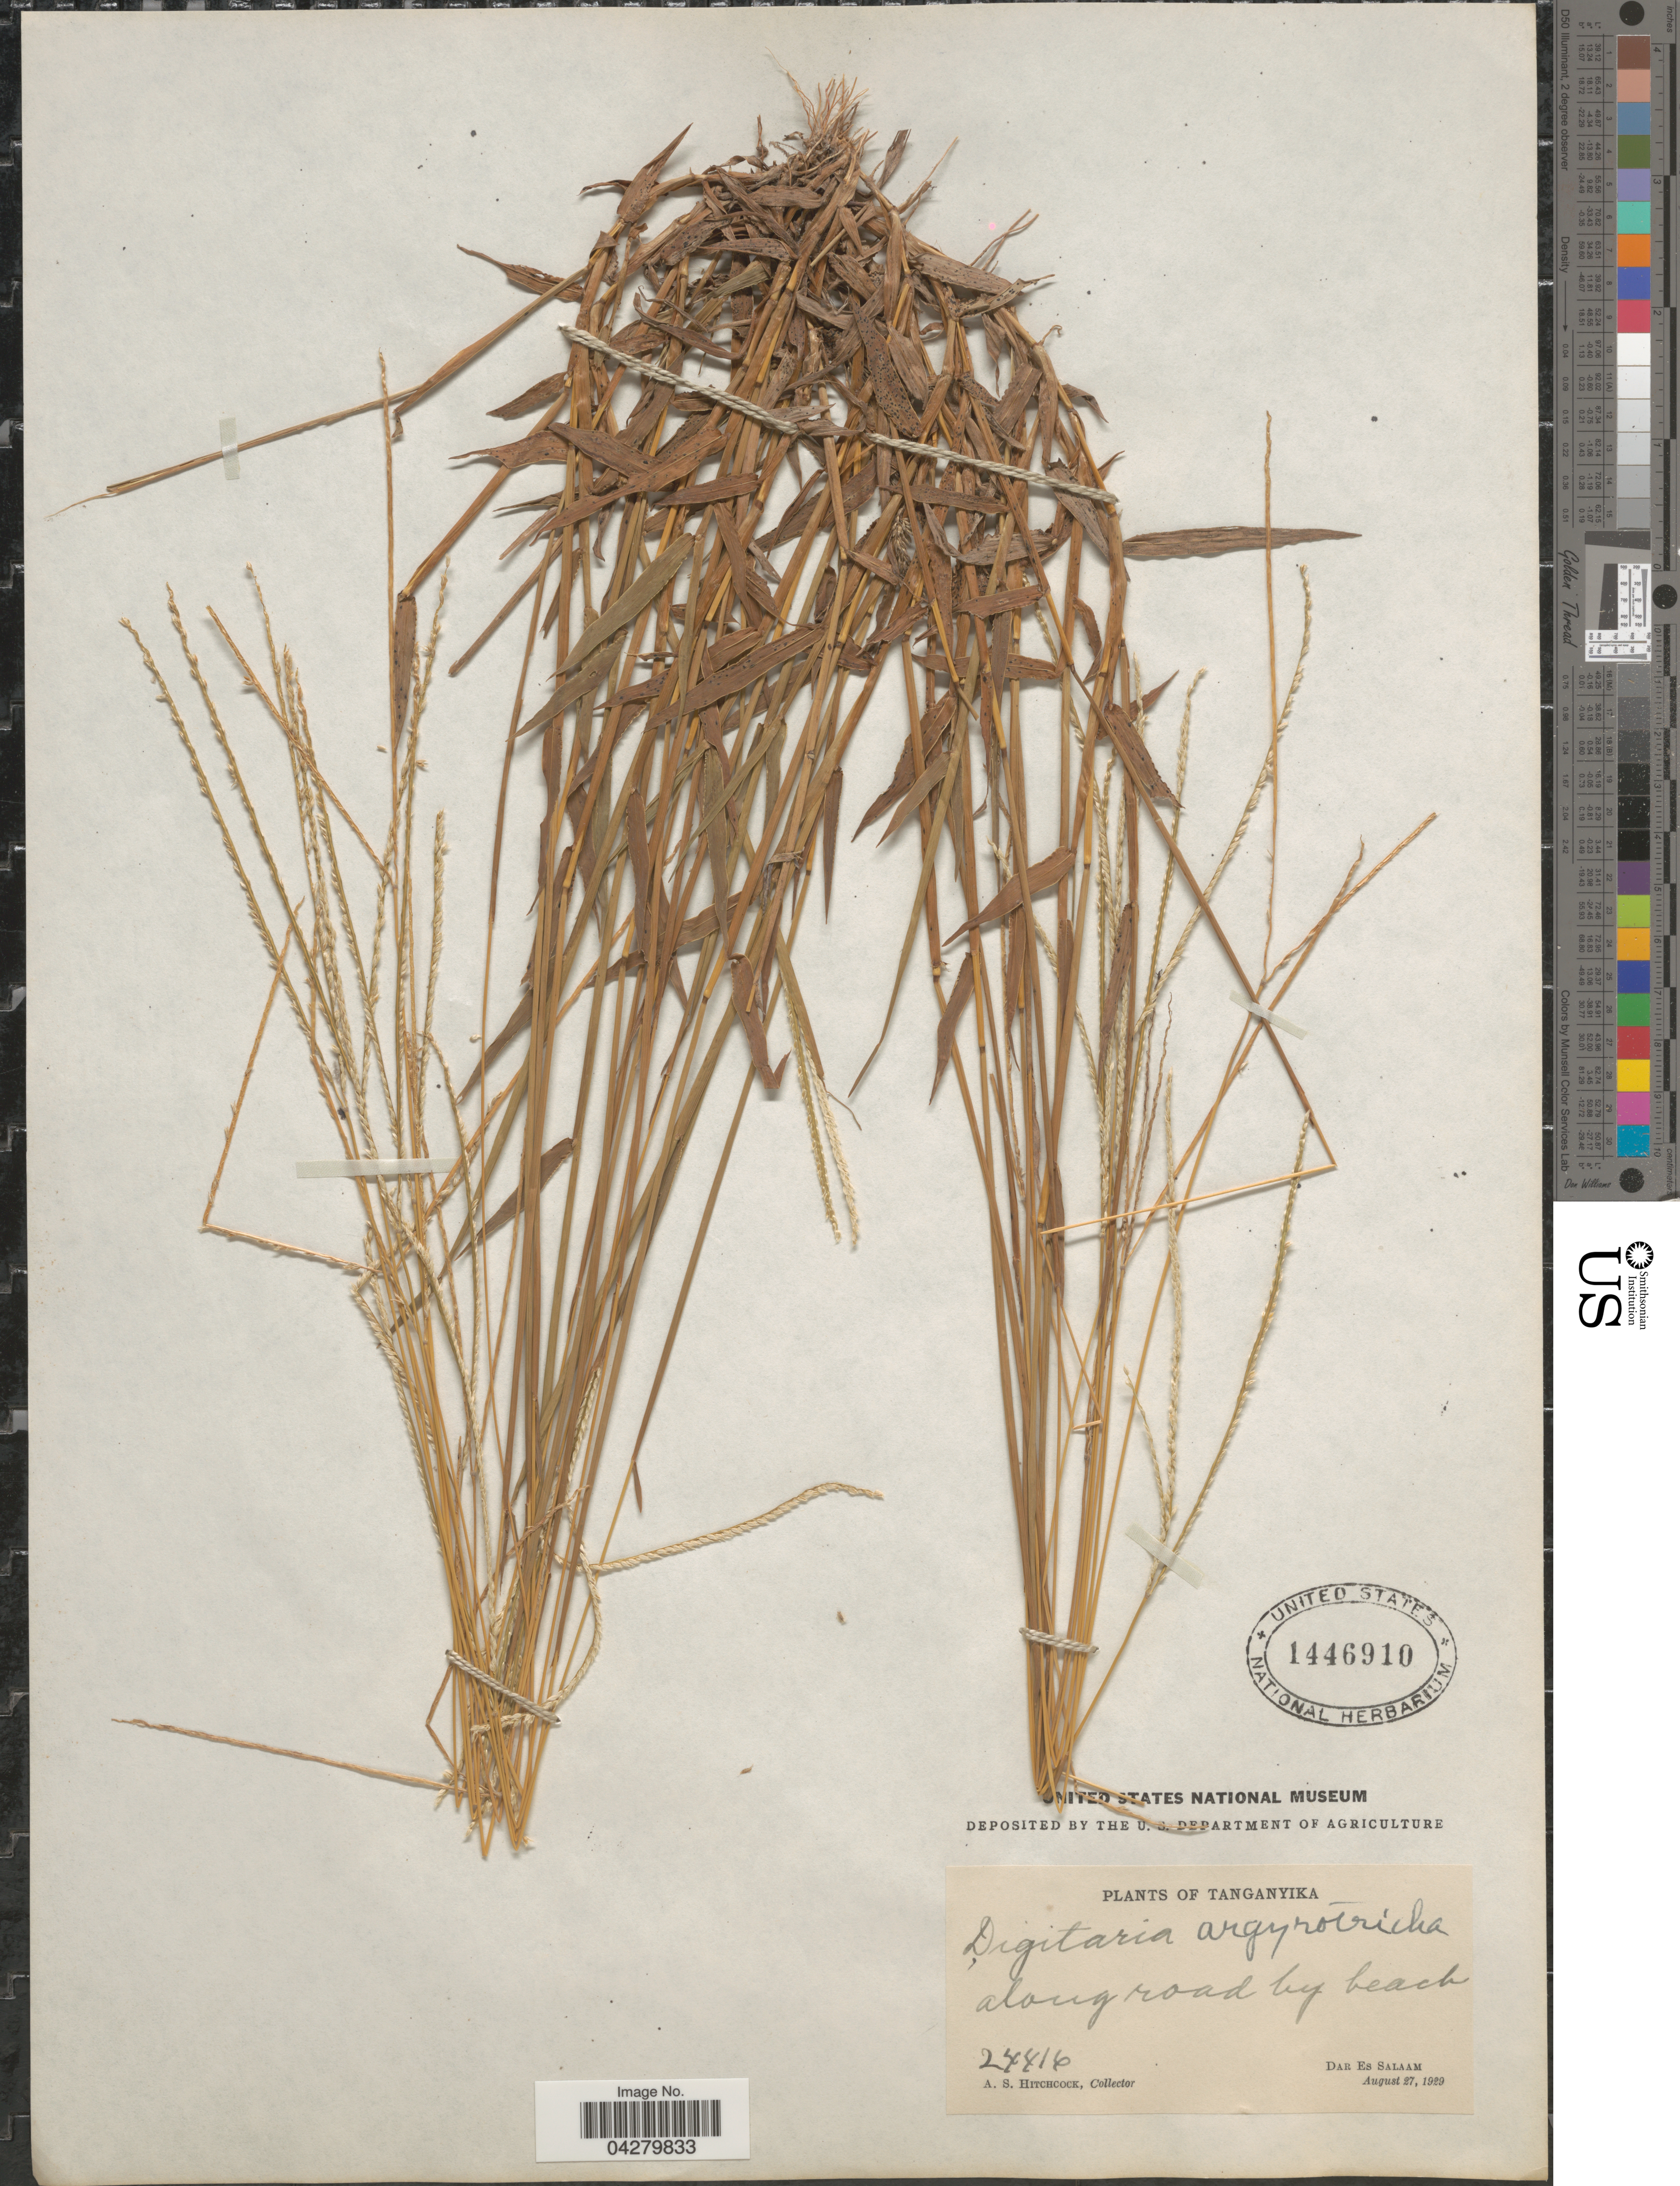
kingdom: Plantae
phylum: Tracheophyta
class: Liliopsida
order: Poales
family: Poaceae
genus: Digitaria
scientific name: Digitaria argyrograpta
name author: (Nees) Stapf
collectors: A. S. Hitchcock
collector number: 24416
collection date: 1929-08-27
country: Tanzania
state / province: Dar es Salaam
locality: Tanganyika.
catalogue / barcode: US 1446910